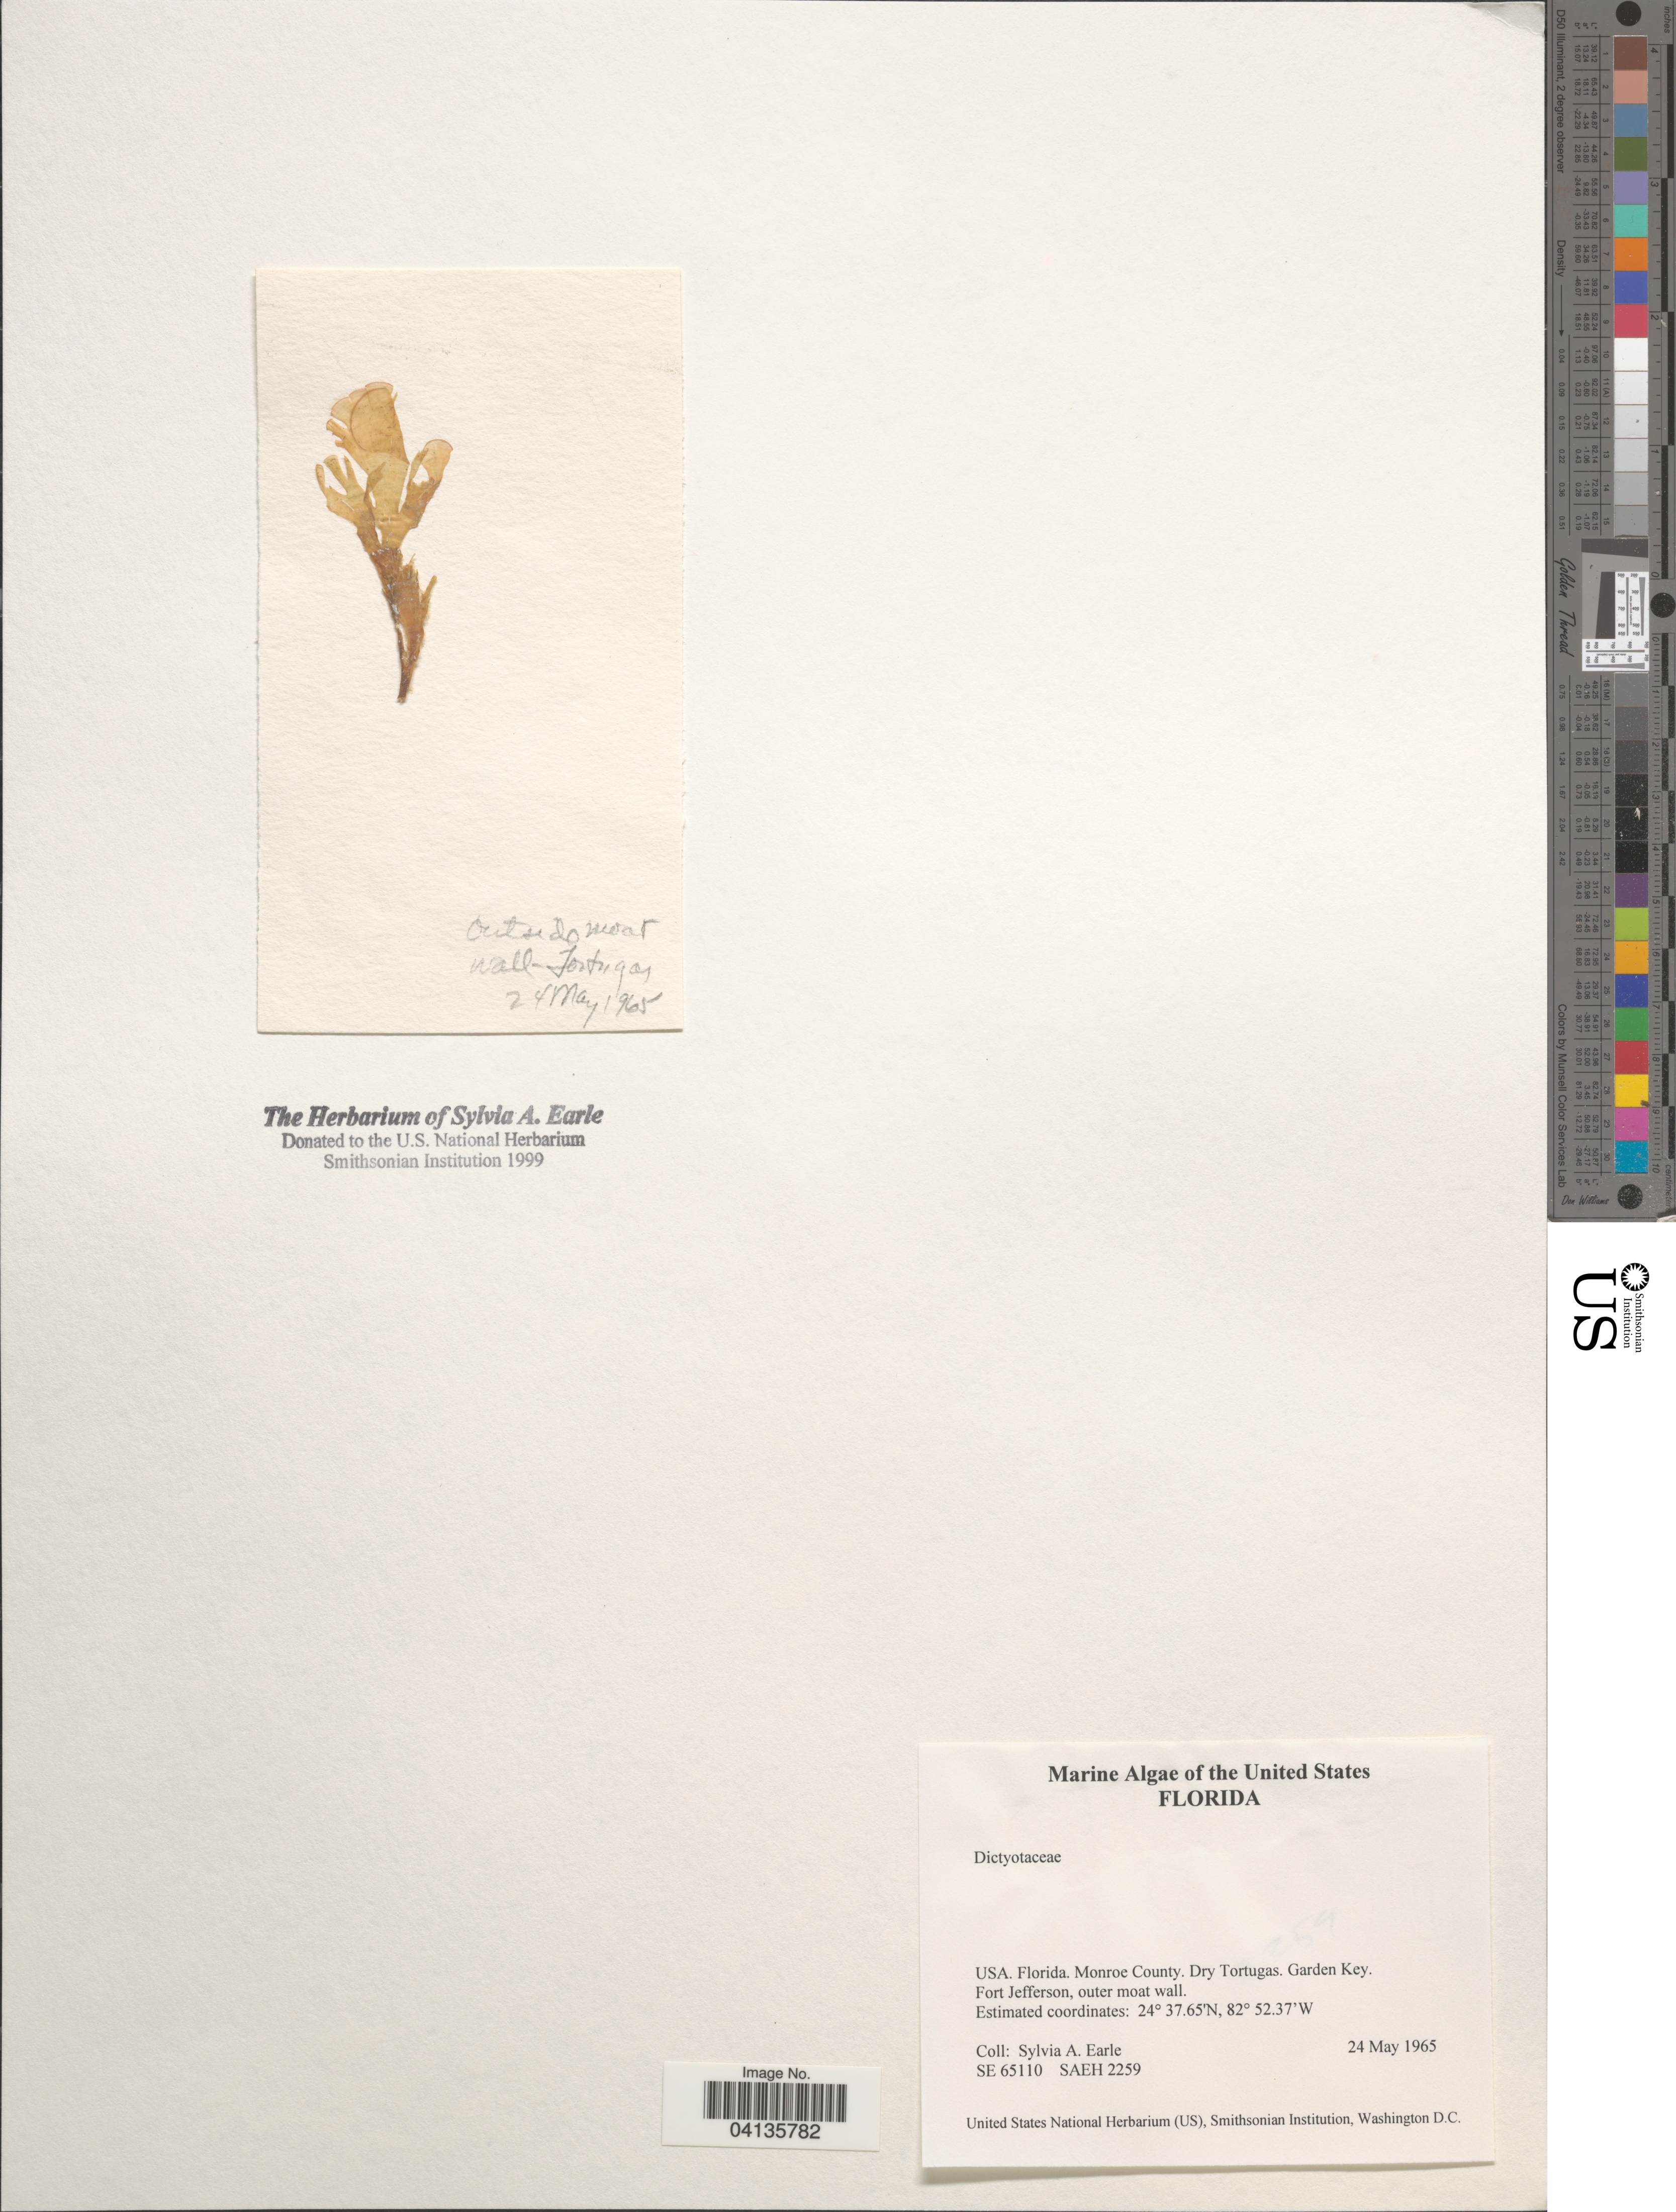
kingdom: Plantae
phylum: Rhodophyta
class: Florideophyceae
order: Corallinales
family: Corallinaceae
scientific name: Crustose Coralline Algae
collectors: S. A. Earle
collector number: SE65110/SAEH2259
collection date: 1965-05-24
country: United States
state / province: Florida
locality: Monroe County. Dry Tortugas. Garden Key. Fort Jefferson, outer moat wall.